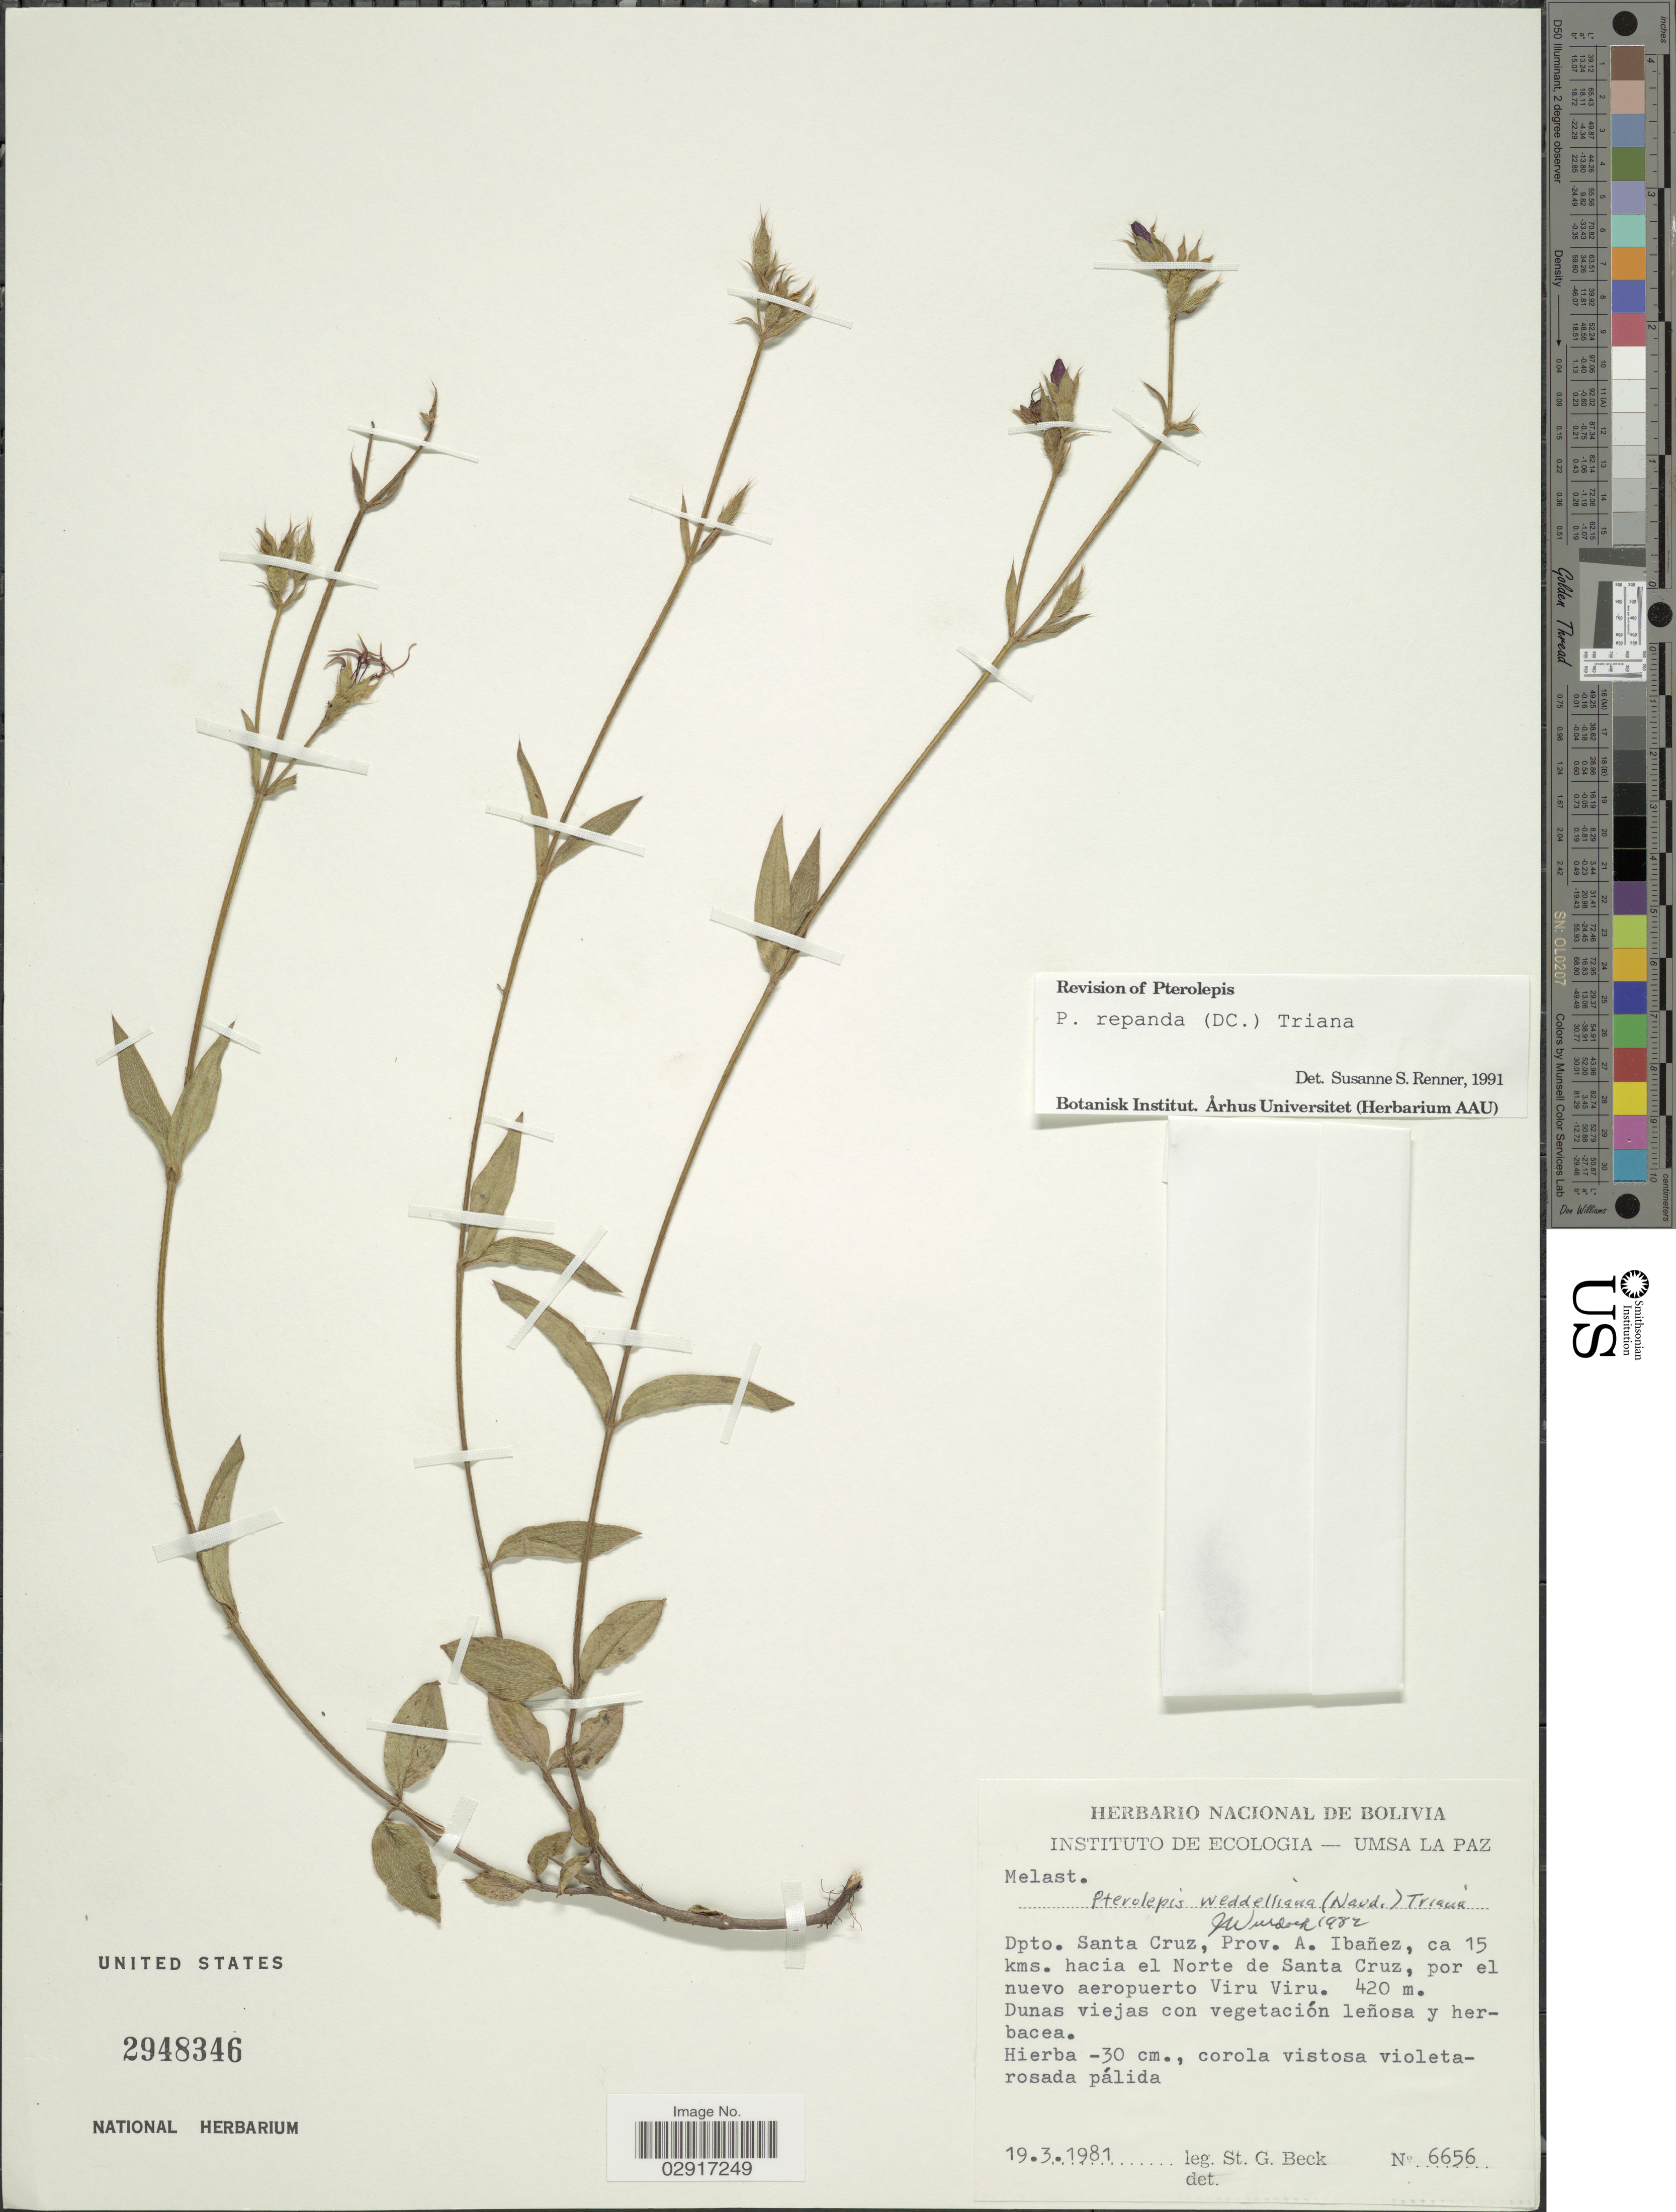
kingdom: Plantae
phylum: Tracheophyta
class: Magnoliopsida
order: Myrtales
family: Melastomataceae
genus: Pterolepis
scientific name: Pterolepis repanda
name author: (DC.) Triana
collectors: S. G. Beck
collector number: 6656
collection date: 1981-03-19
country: Bolivia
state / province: Santa Cruz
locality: Dpto. Santa Cruz, Prov. A. Ibañez, ca 15 kms. hacia el Norte de Santa Cruz, por el nuevo aeropuerto Viru Viru.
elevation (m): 420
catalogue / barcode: US 2948346